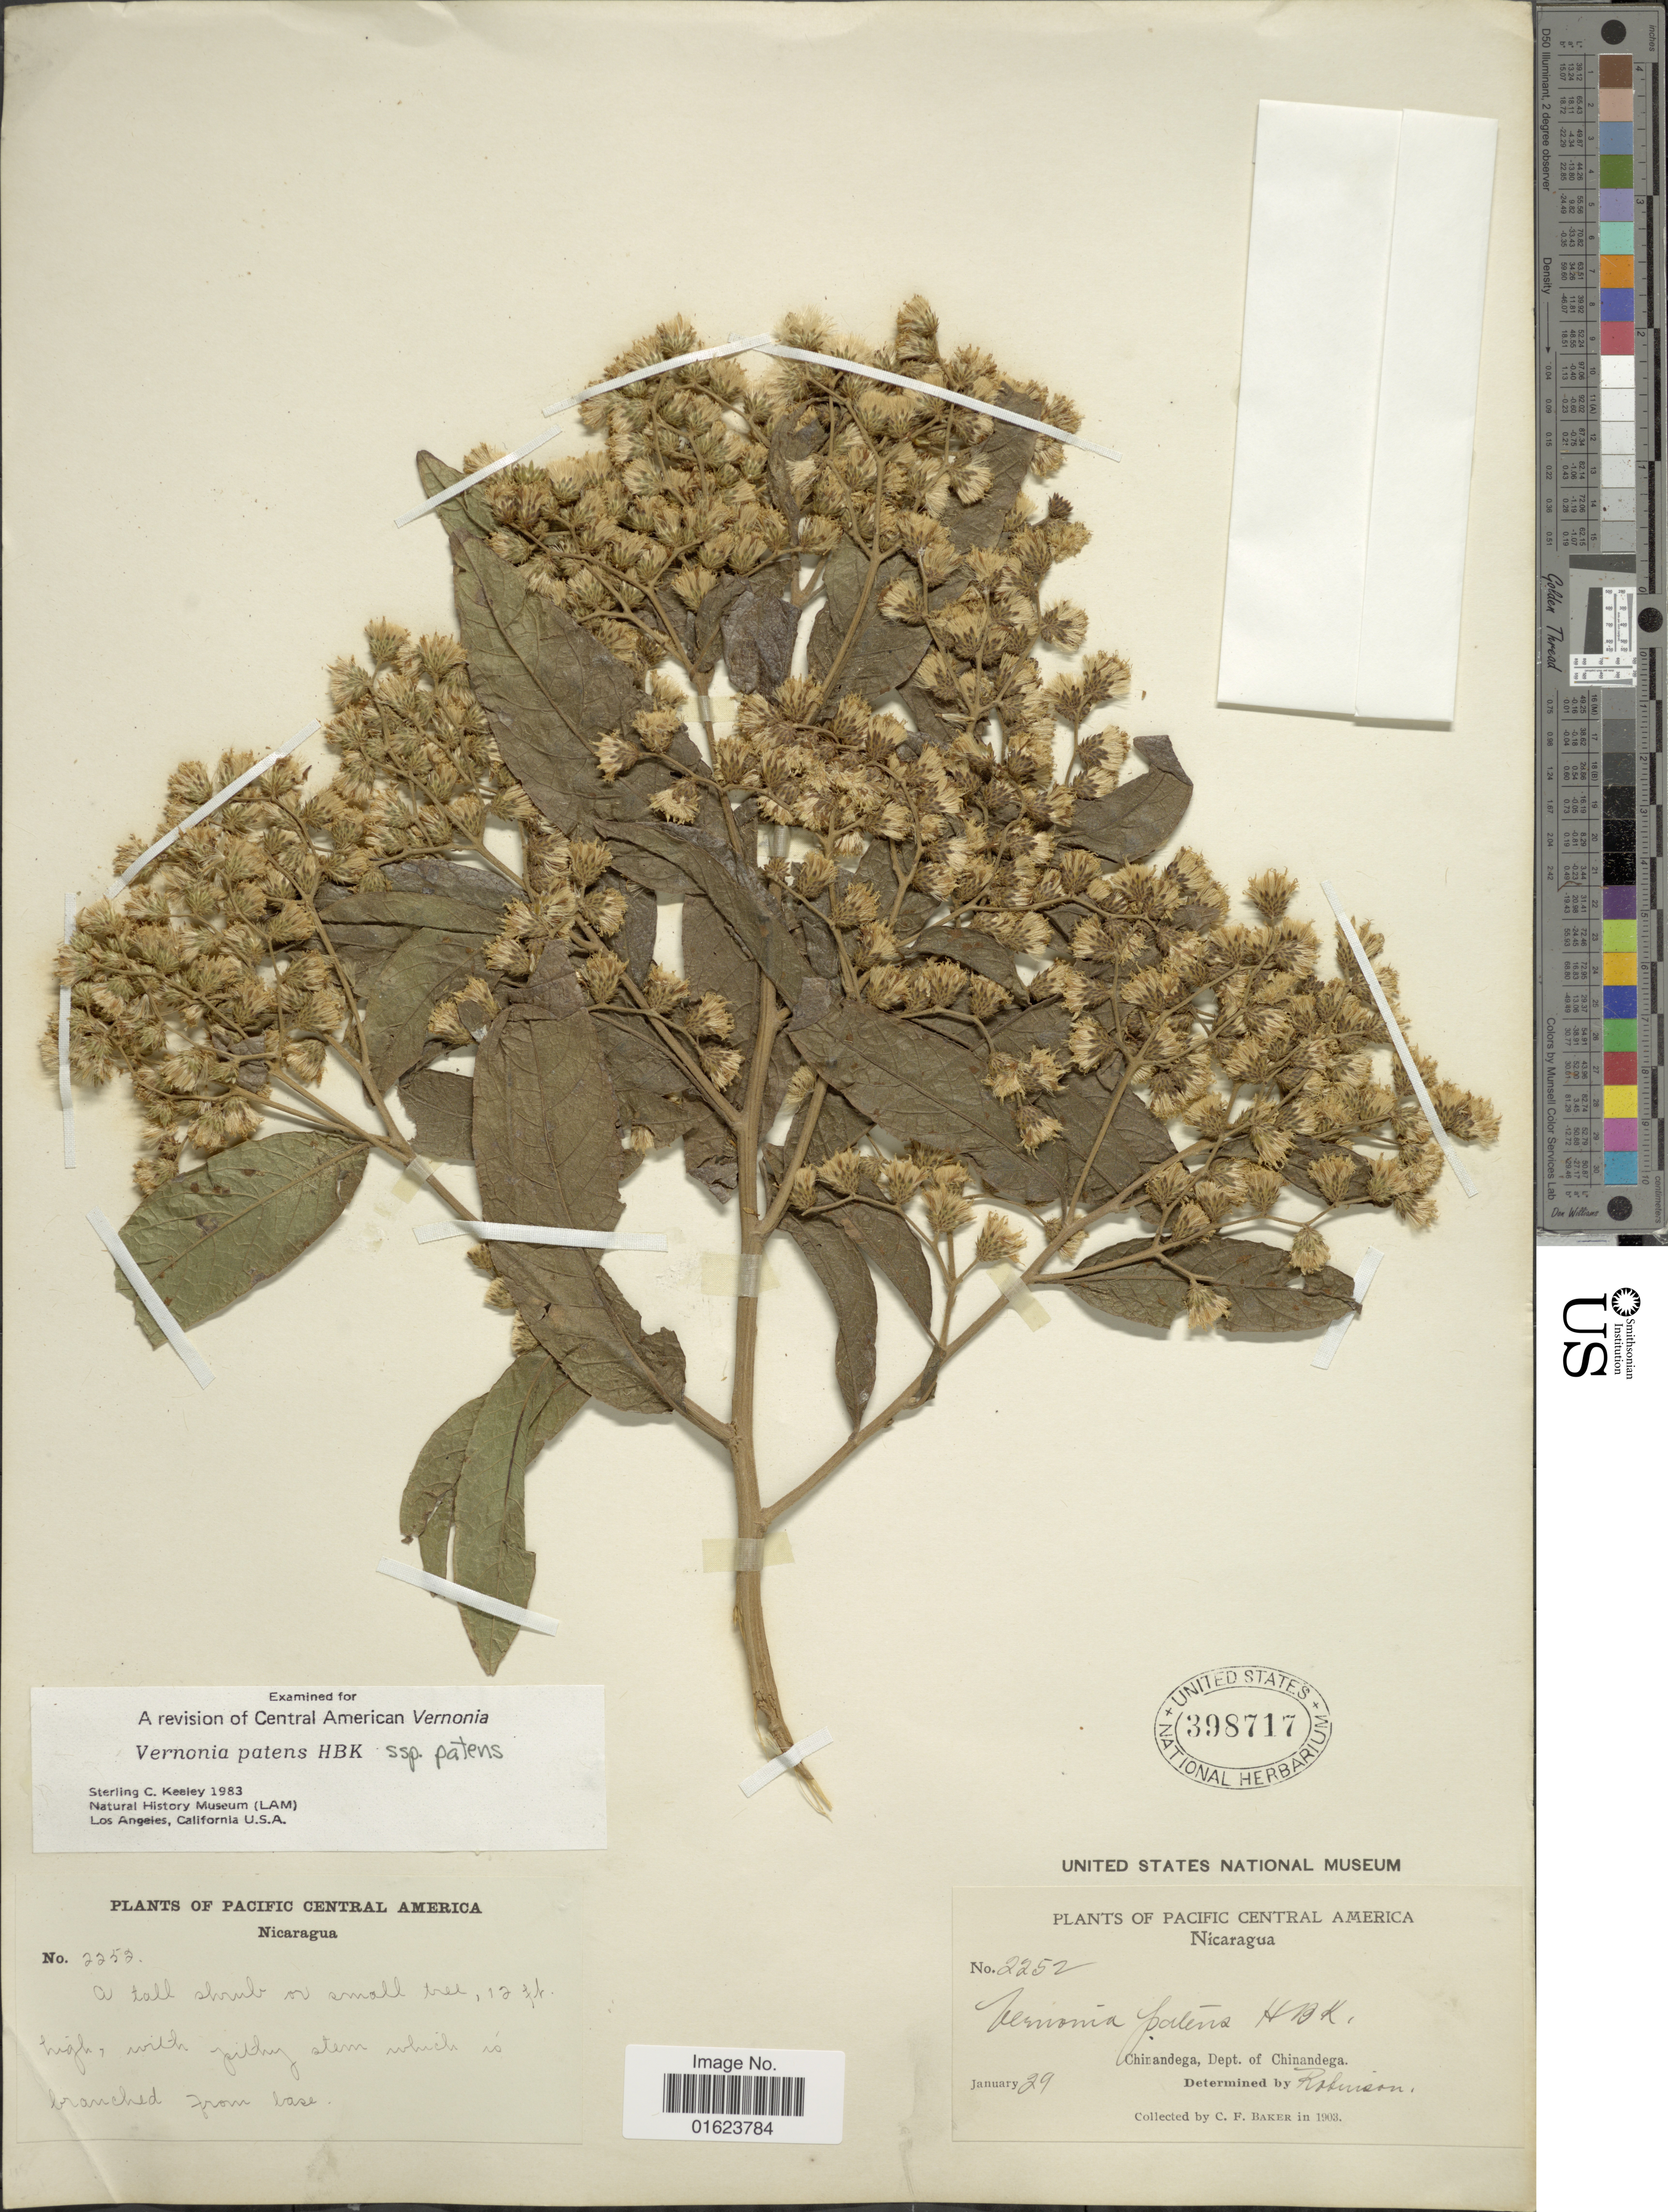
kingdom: Plantae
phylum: Tracheophyta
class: Magnoliopsida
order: Asterales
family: Asteraceae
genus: Vernonanthura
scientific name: Vernonanthura patens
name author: (Kunth) H. Rob.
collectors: C. F. Baker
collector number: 2252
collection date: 1903-01-29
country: Nicaragua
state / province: Chinandega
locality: Pacific Central America. Chirandega, Dept. of Chinandega.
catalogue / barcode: US 398717